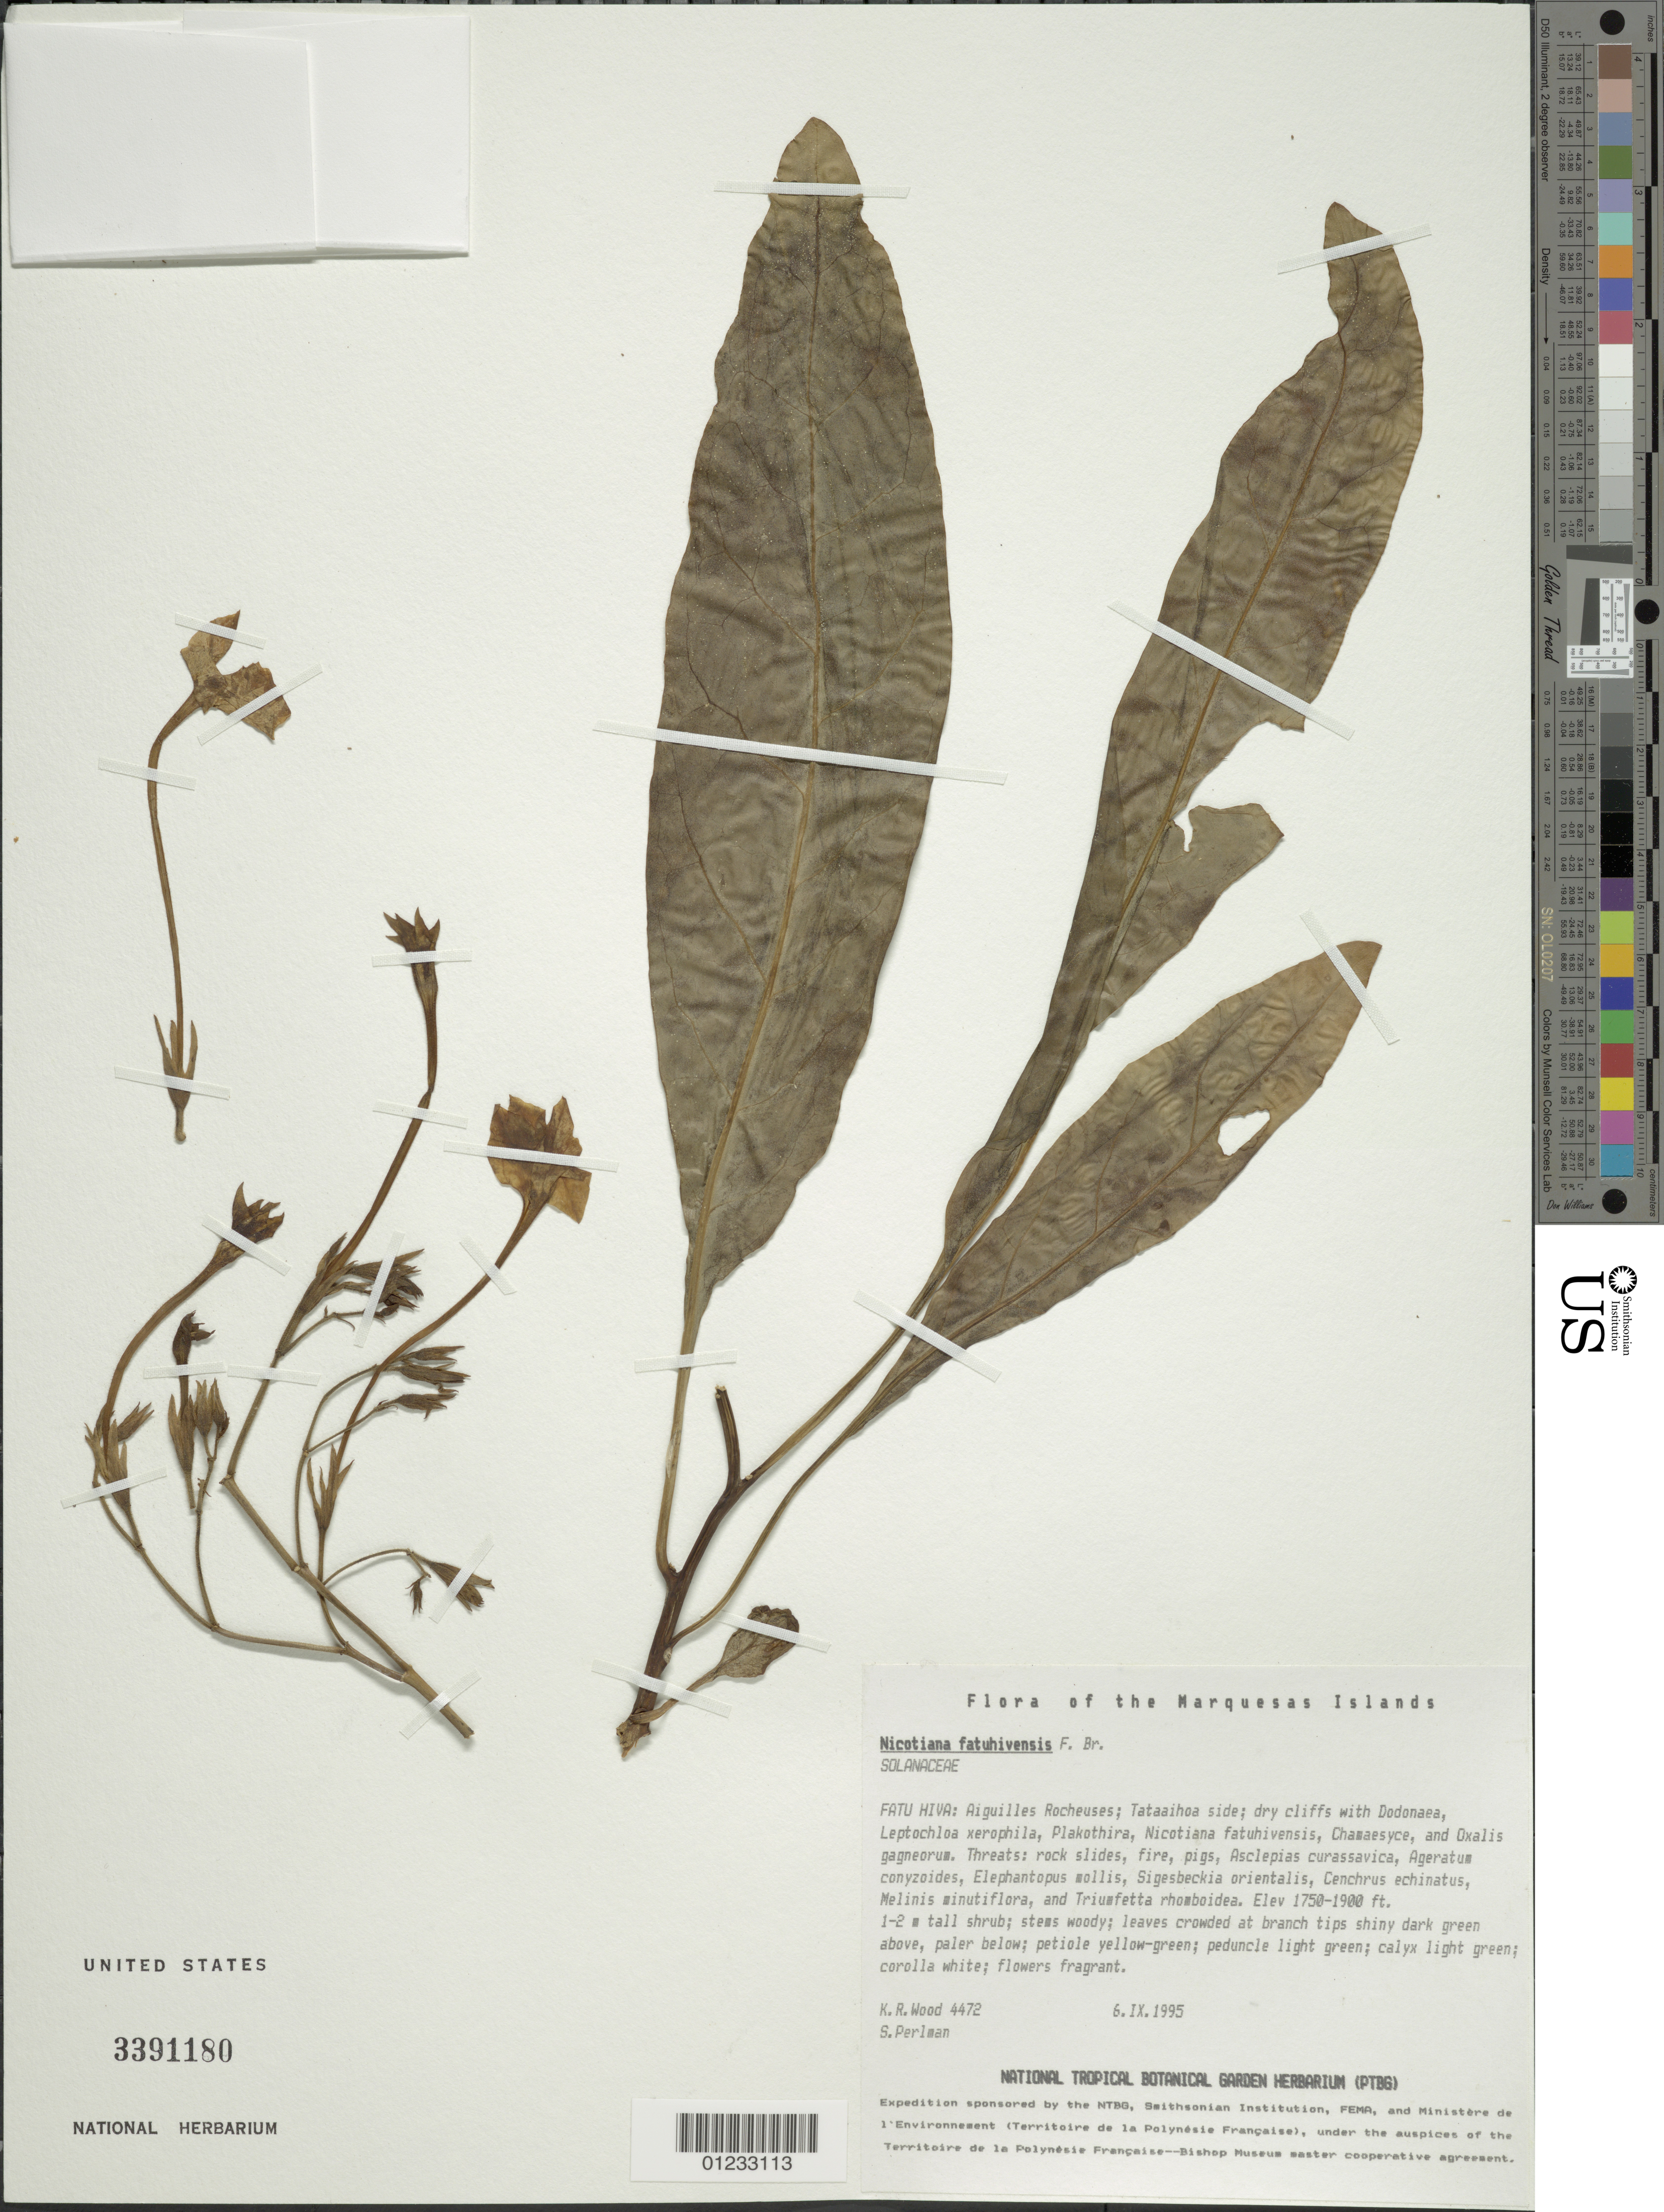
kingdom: Plantae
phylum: Tracheophyta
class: Magnoliopsida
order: Solanales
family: Solanaceae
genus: Nicotiana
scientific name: Nicotiana fatuhivensis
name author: F. Br.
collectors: K. R. Wood & S. P. Perlman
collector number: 4472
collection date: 1995-09-06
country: French Polynesia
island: Fatu Hiva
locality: Aiguilles Rocheuses, Tataaihoa side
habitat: Dry cliffs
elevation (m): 533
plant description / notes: Rockslides, fire, pigs, Asclepias curassavica, Ageratina conyzoides, Elaphantopsis mollis, Siegesbeckia orientalis, Cenchrus echinatus, Melinus minutiflora, Triumphetta rhomboidea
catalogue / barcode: US 3391180